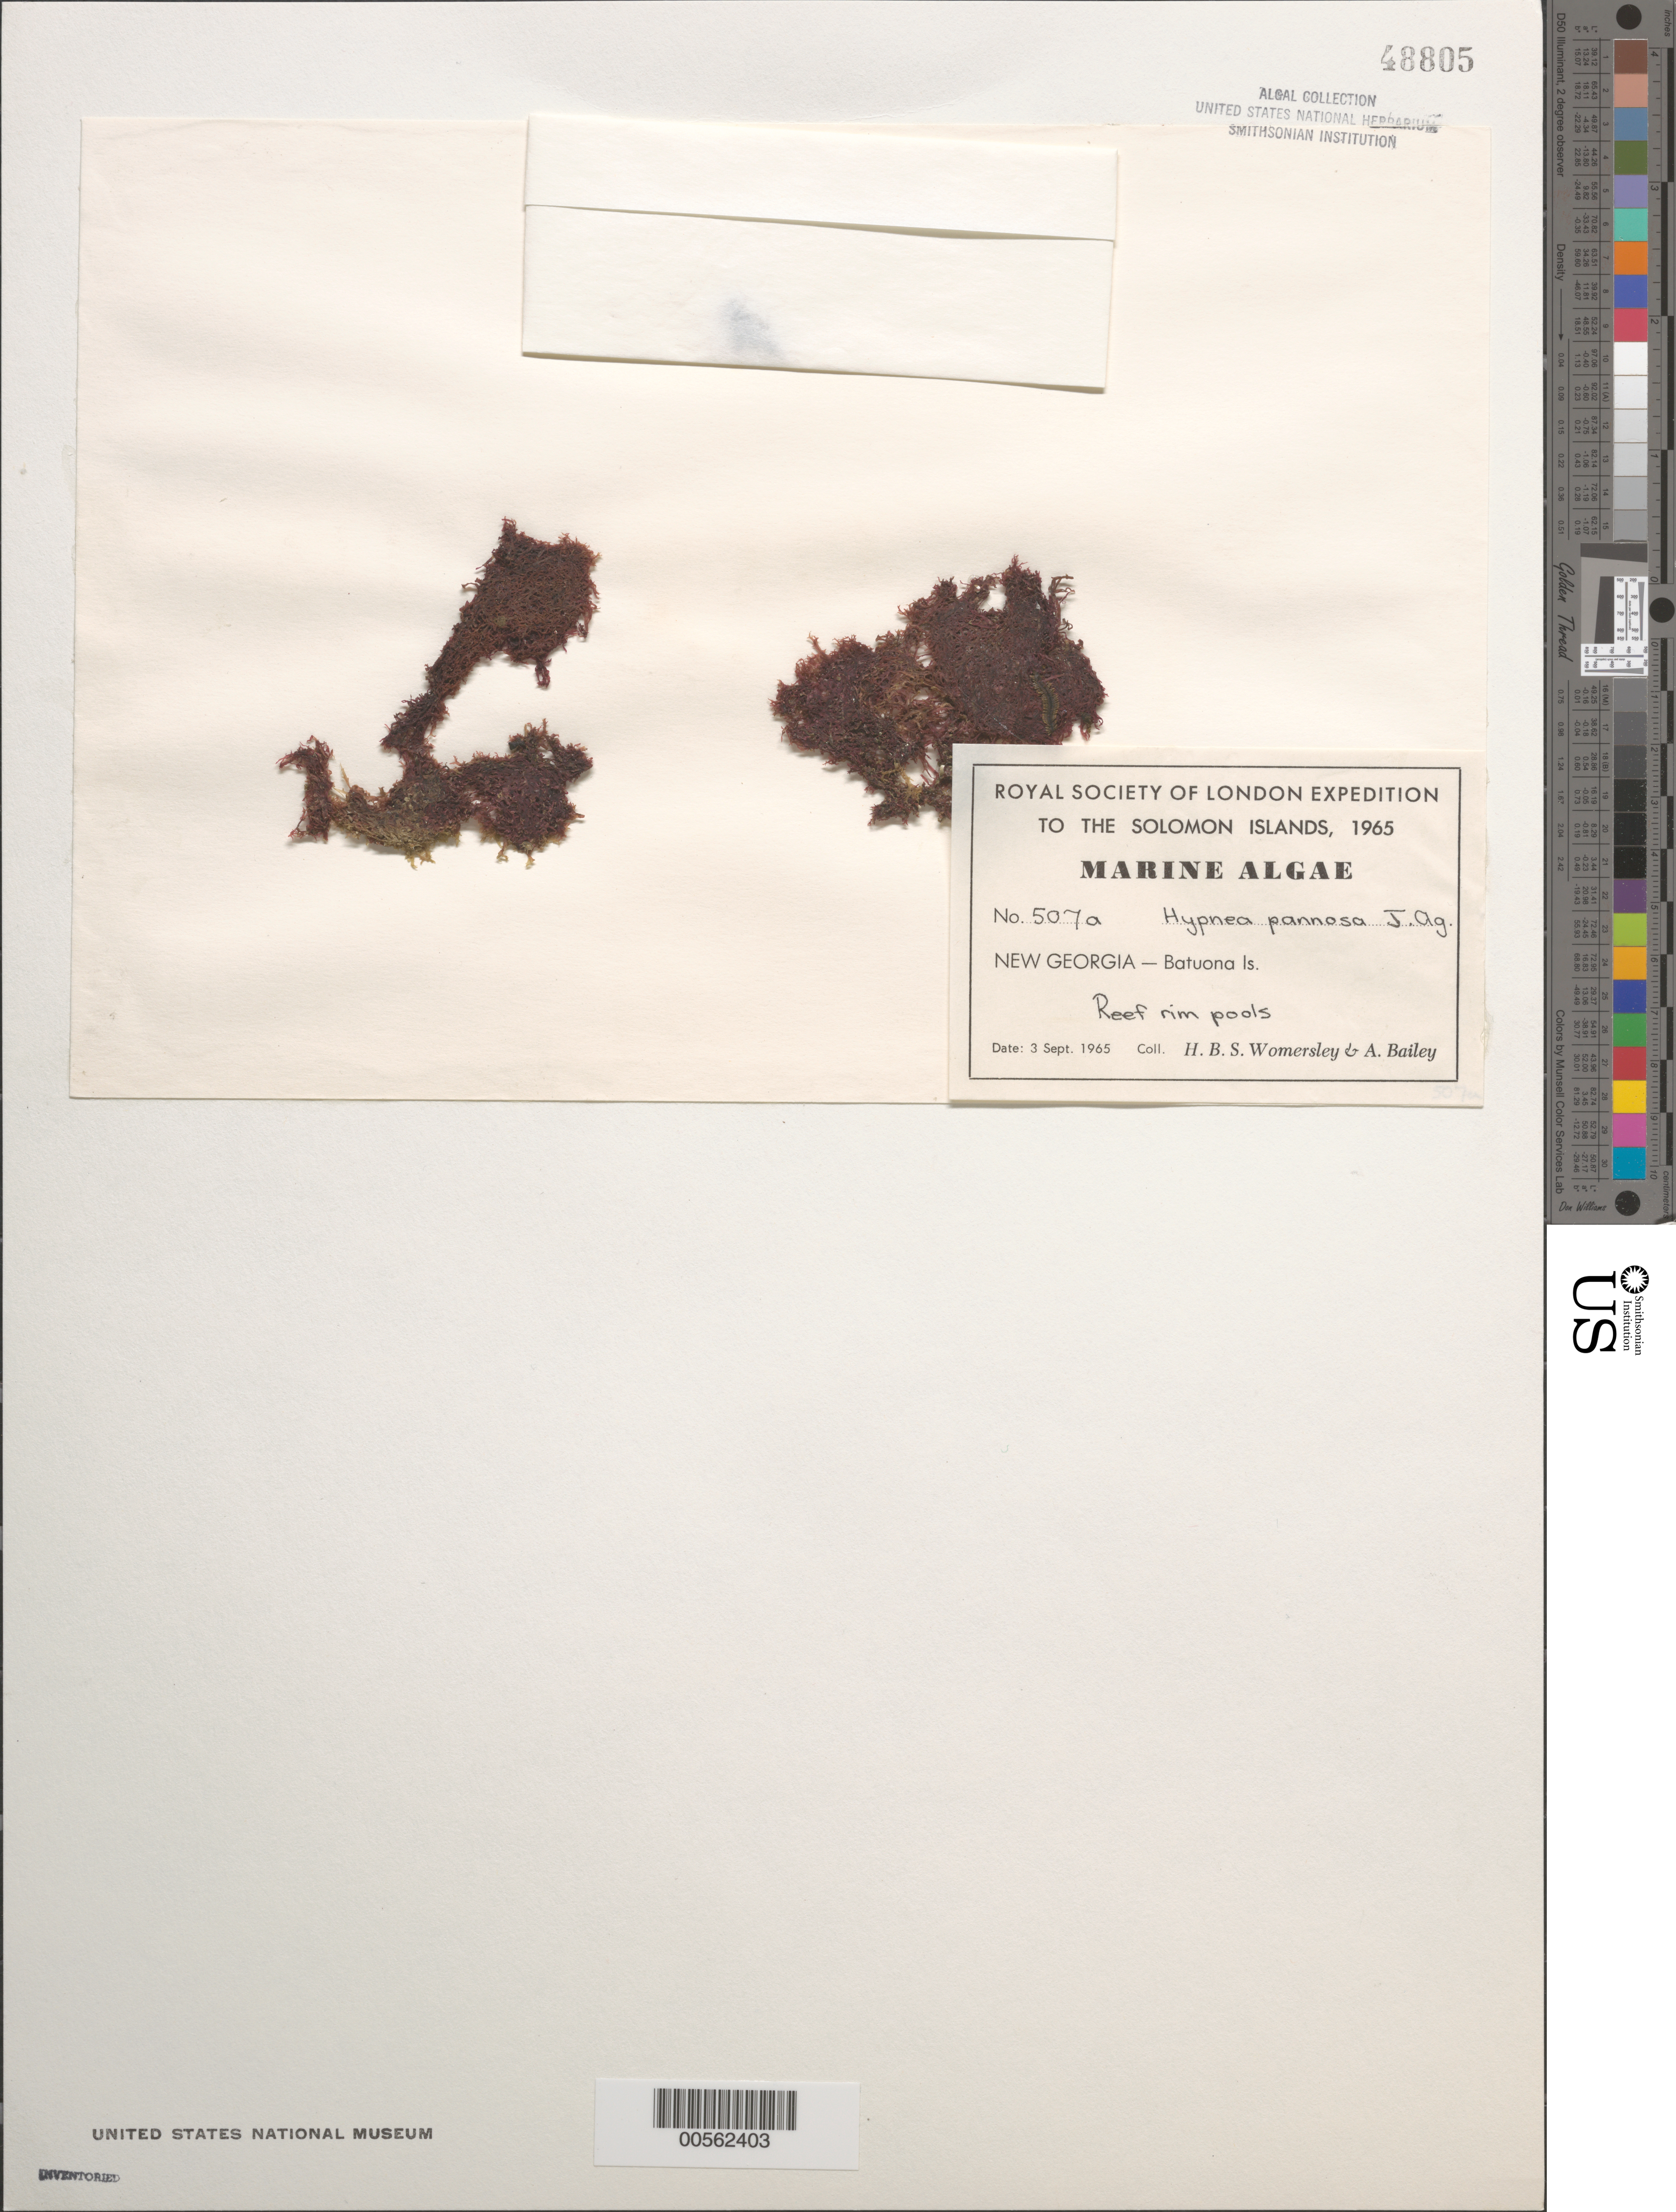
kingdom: Plantae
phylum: Rhodophyta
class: Florideophyceae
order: Gigartinales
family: Cystocloniaceae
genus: Hypnea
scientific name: Hypnea pannosa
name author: J. Agardh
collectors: H. B. S. Womersley & A. Bailey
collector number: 507a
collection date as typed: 03 Sep 1965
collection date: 1965-09-03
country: Solomon Islands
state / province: Western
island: Batuona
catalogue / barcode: US 48805